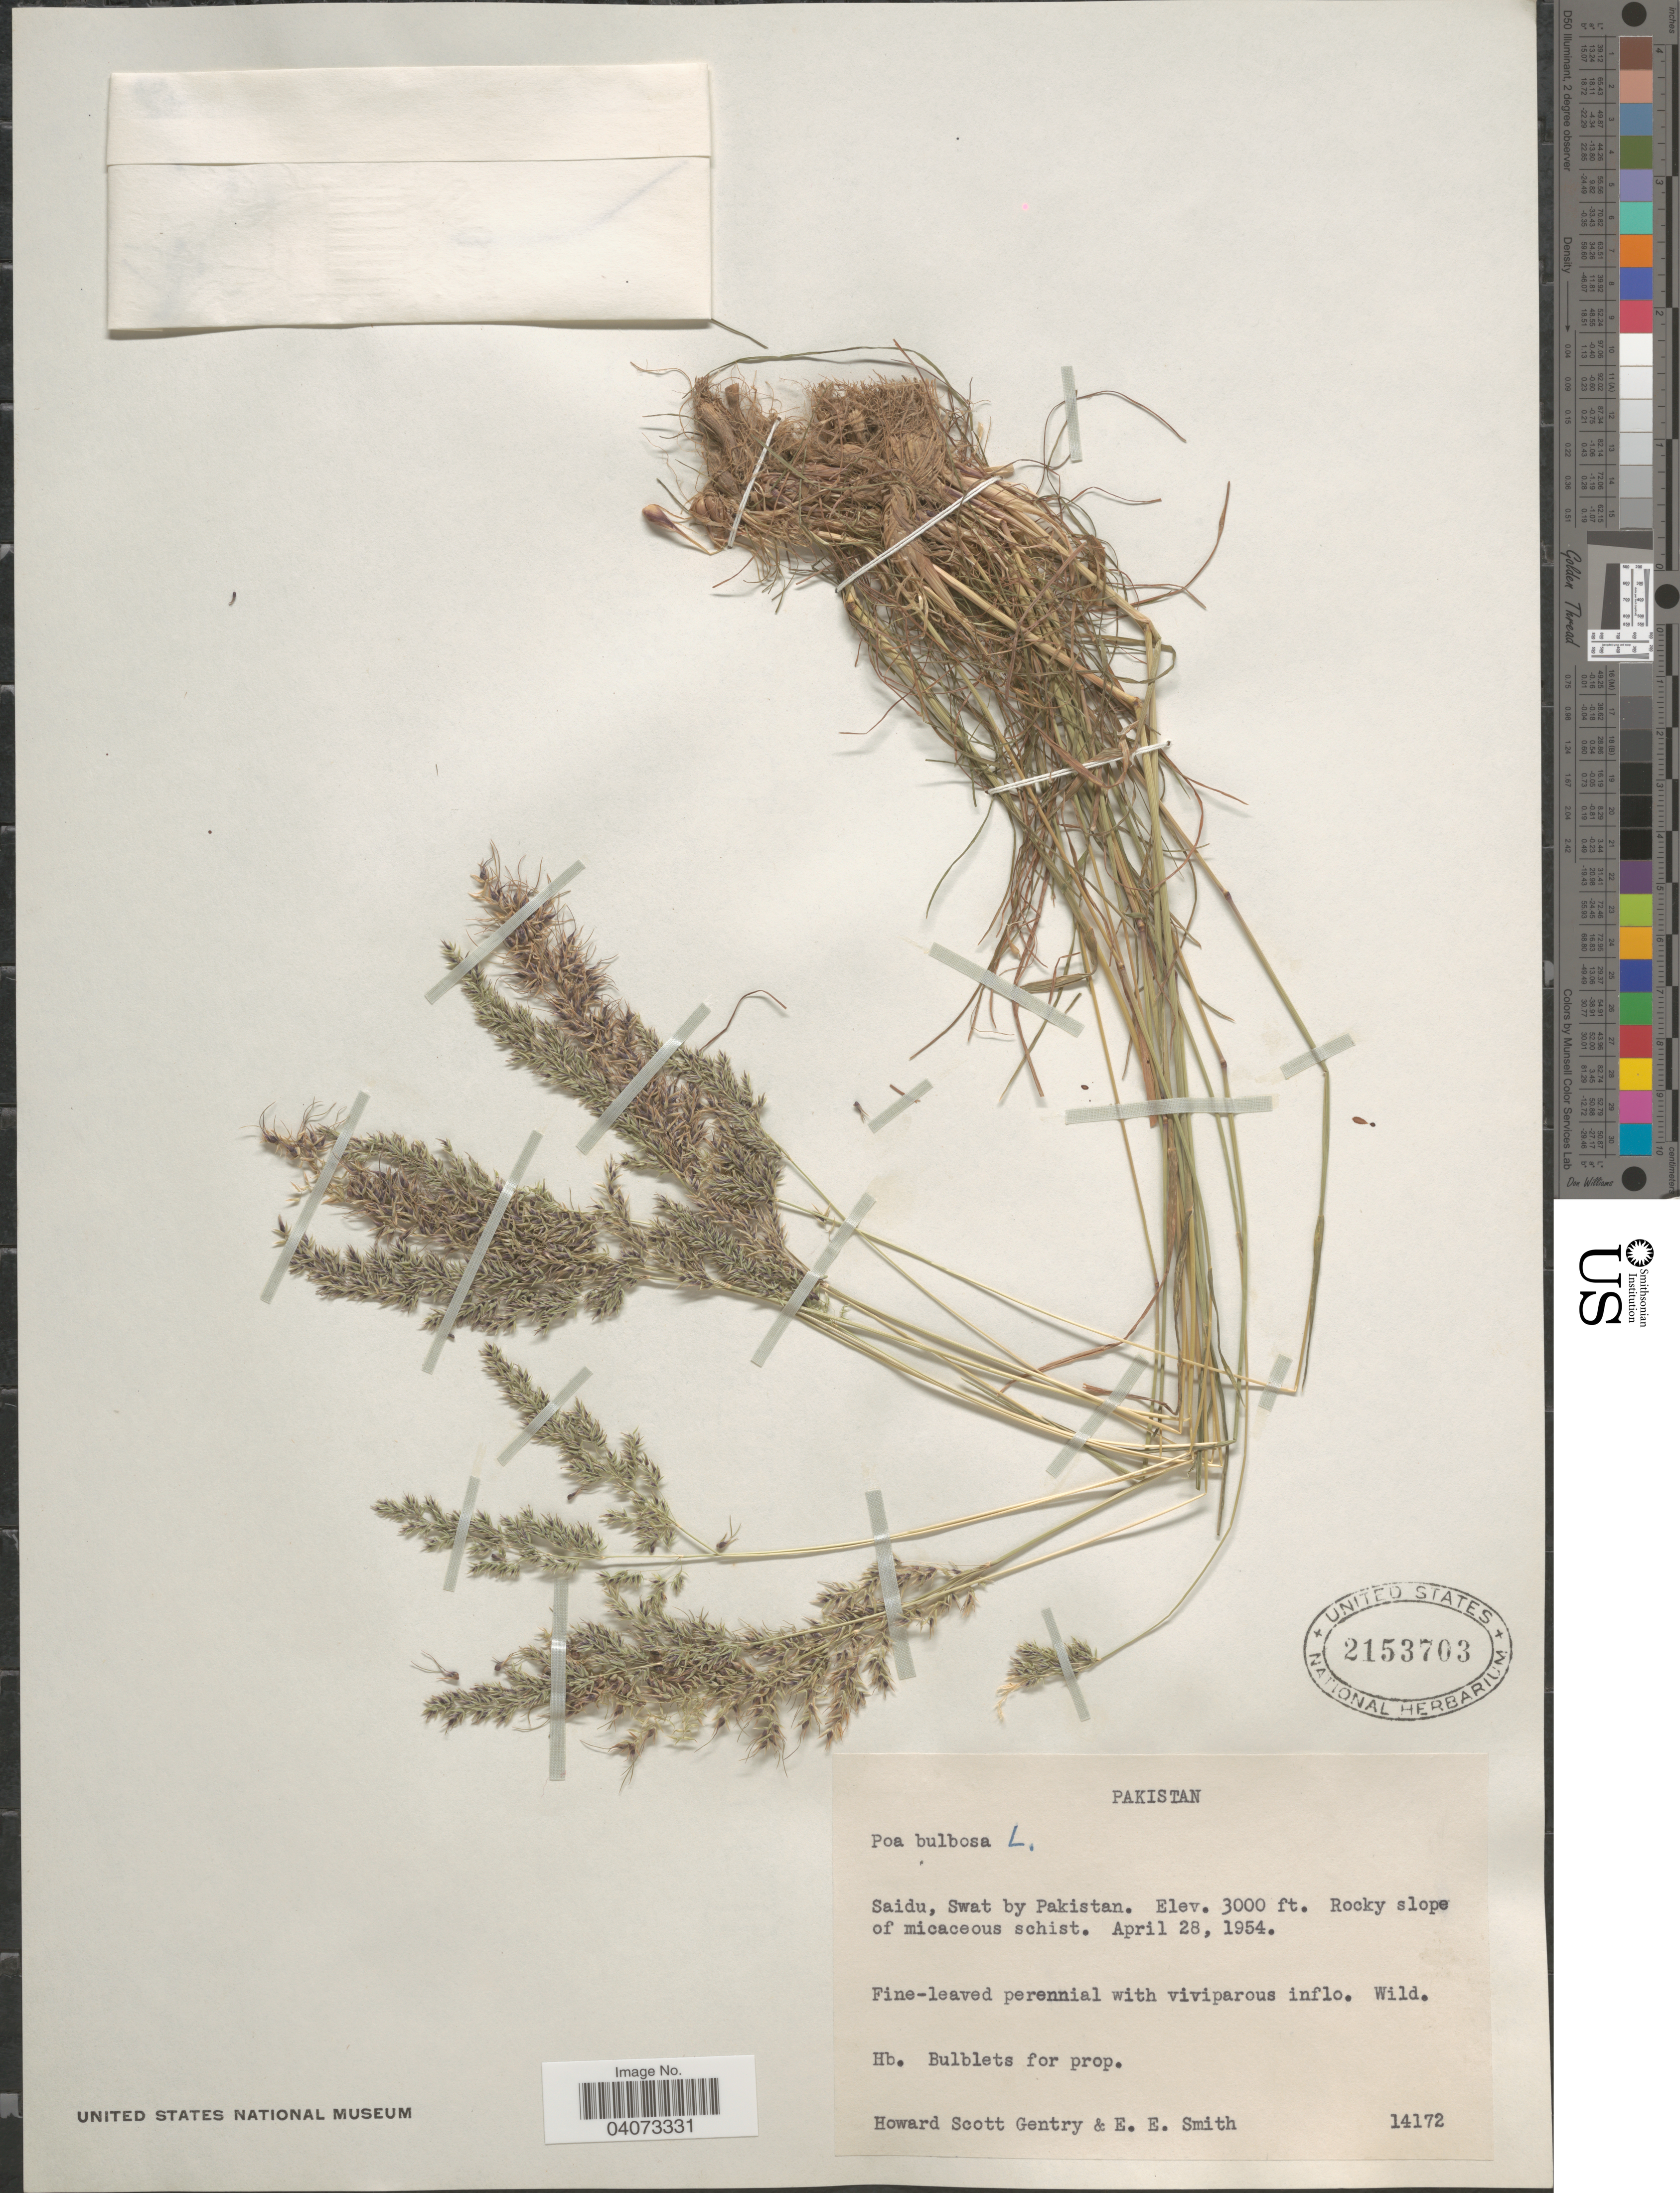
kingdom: Plantae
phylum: Tracheophyta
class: Liliopsida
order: Poales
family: Poaceae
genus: Poa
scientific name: Poa bulbosa subsp. bulbosa var. vivipara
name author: Koeler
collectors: H. S. Gentry & E. E. Smith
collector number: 14172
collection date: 1954-04-28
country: Pakistan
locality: Saidu, Swat by Pakistan.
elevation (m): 914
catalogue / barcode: US 2153703